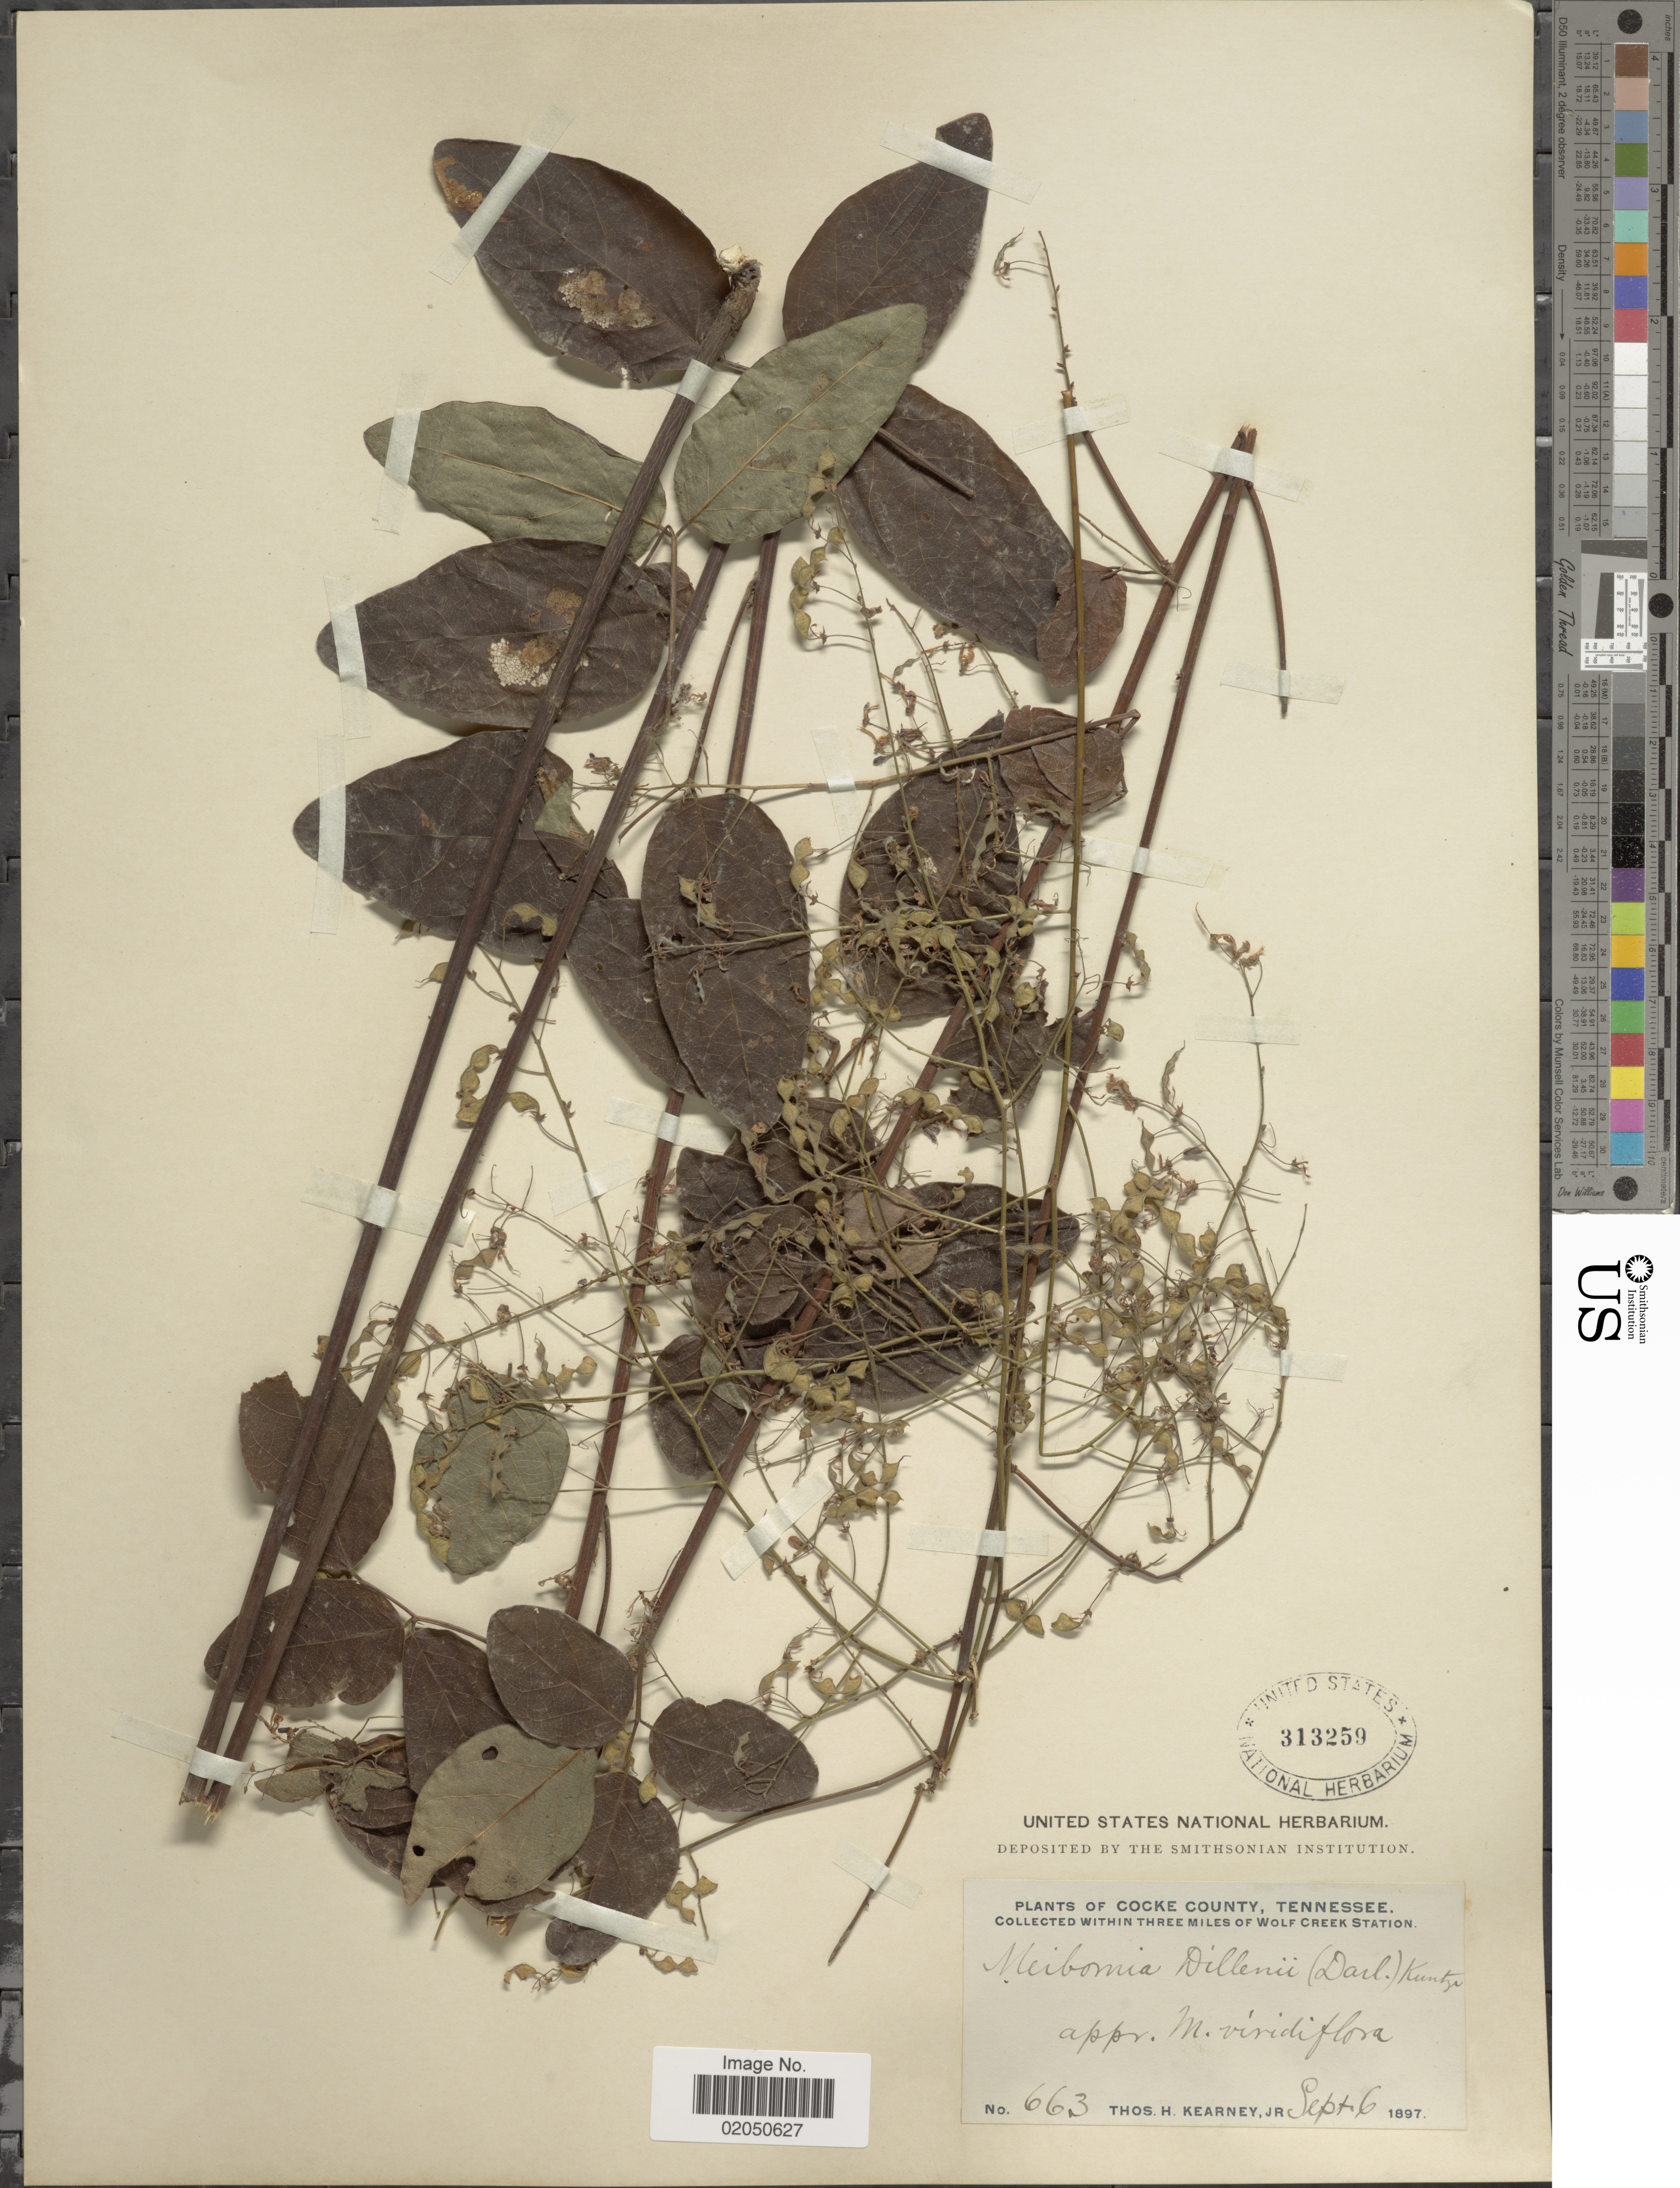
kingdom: Plantae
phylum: Tracheophyta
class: Magnoliopsida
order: Fabales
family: Fabaceae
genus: Desmodium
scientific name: Desmodium glabellum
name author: (Michx.) DC.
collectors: T. H. Kearney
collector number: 663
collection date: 1897-09-06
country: United States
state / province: Tennessee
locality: Cocke County, within three miles of Wolf Creek Station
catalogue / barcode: US 313259